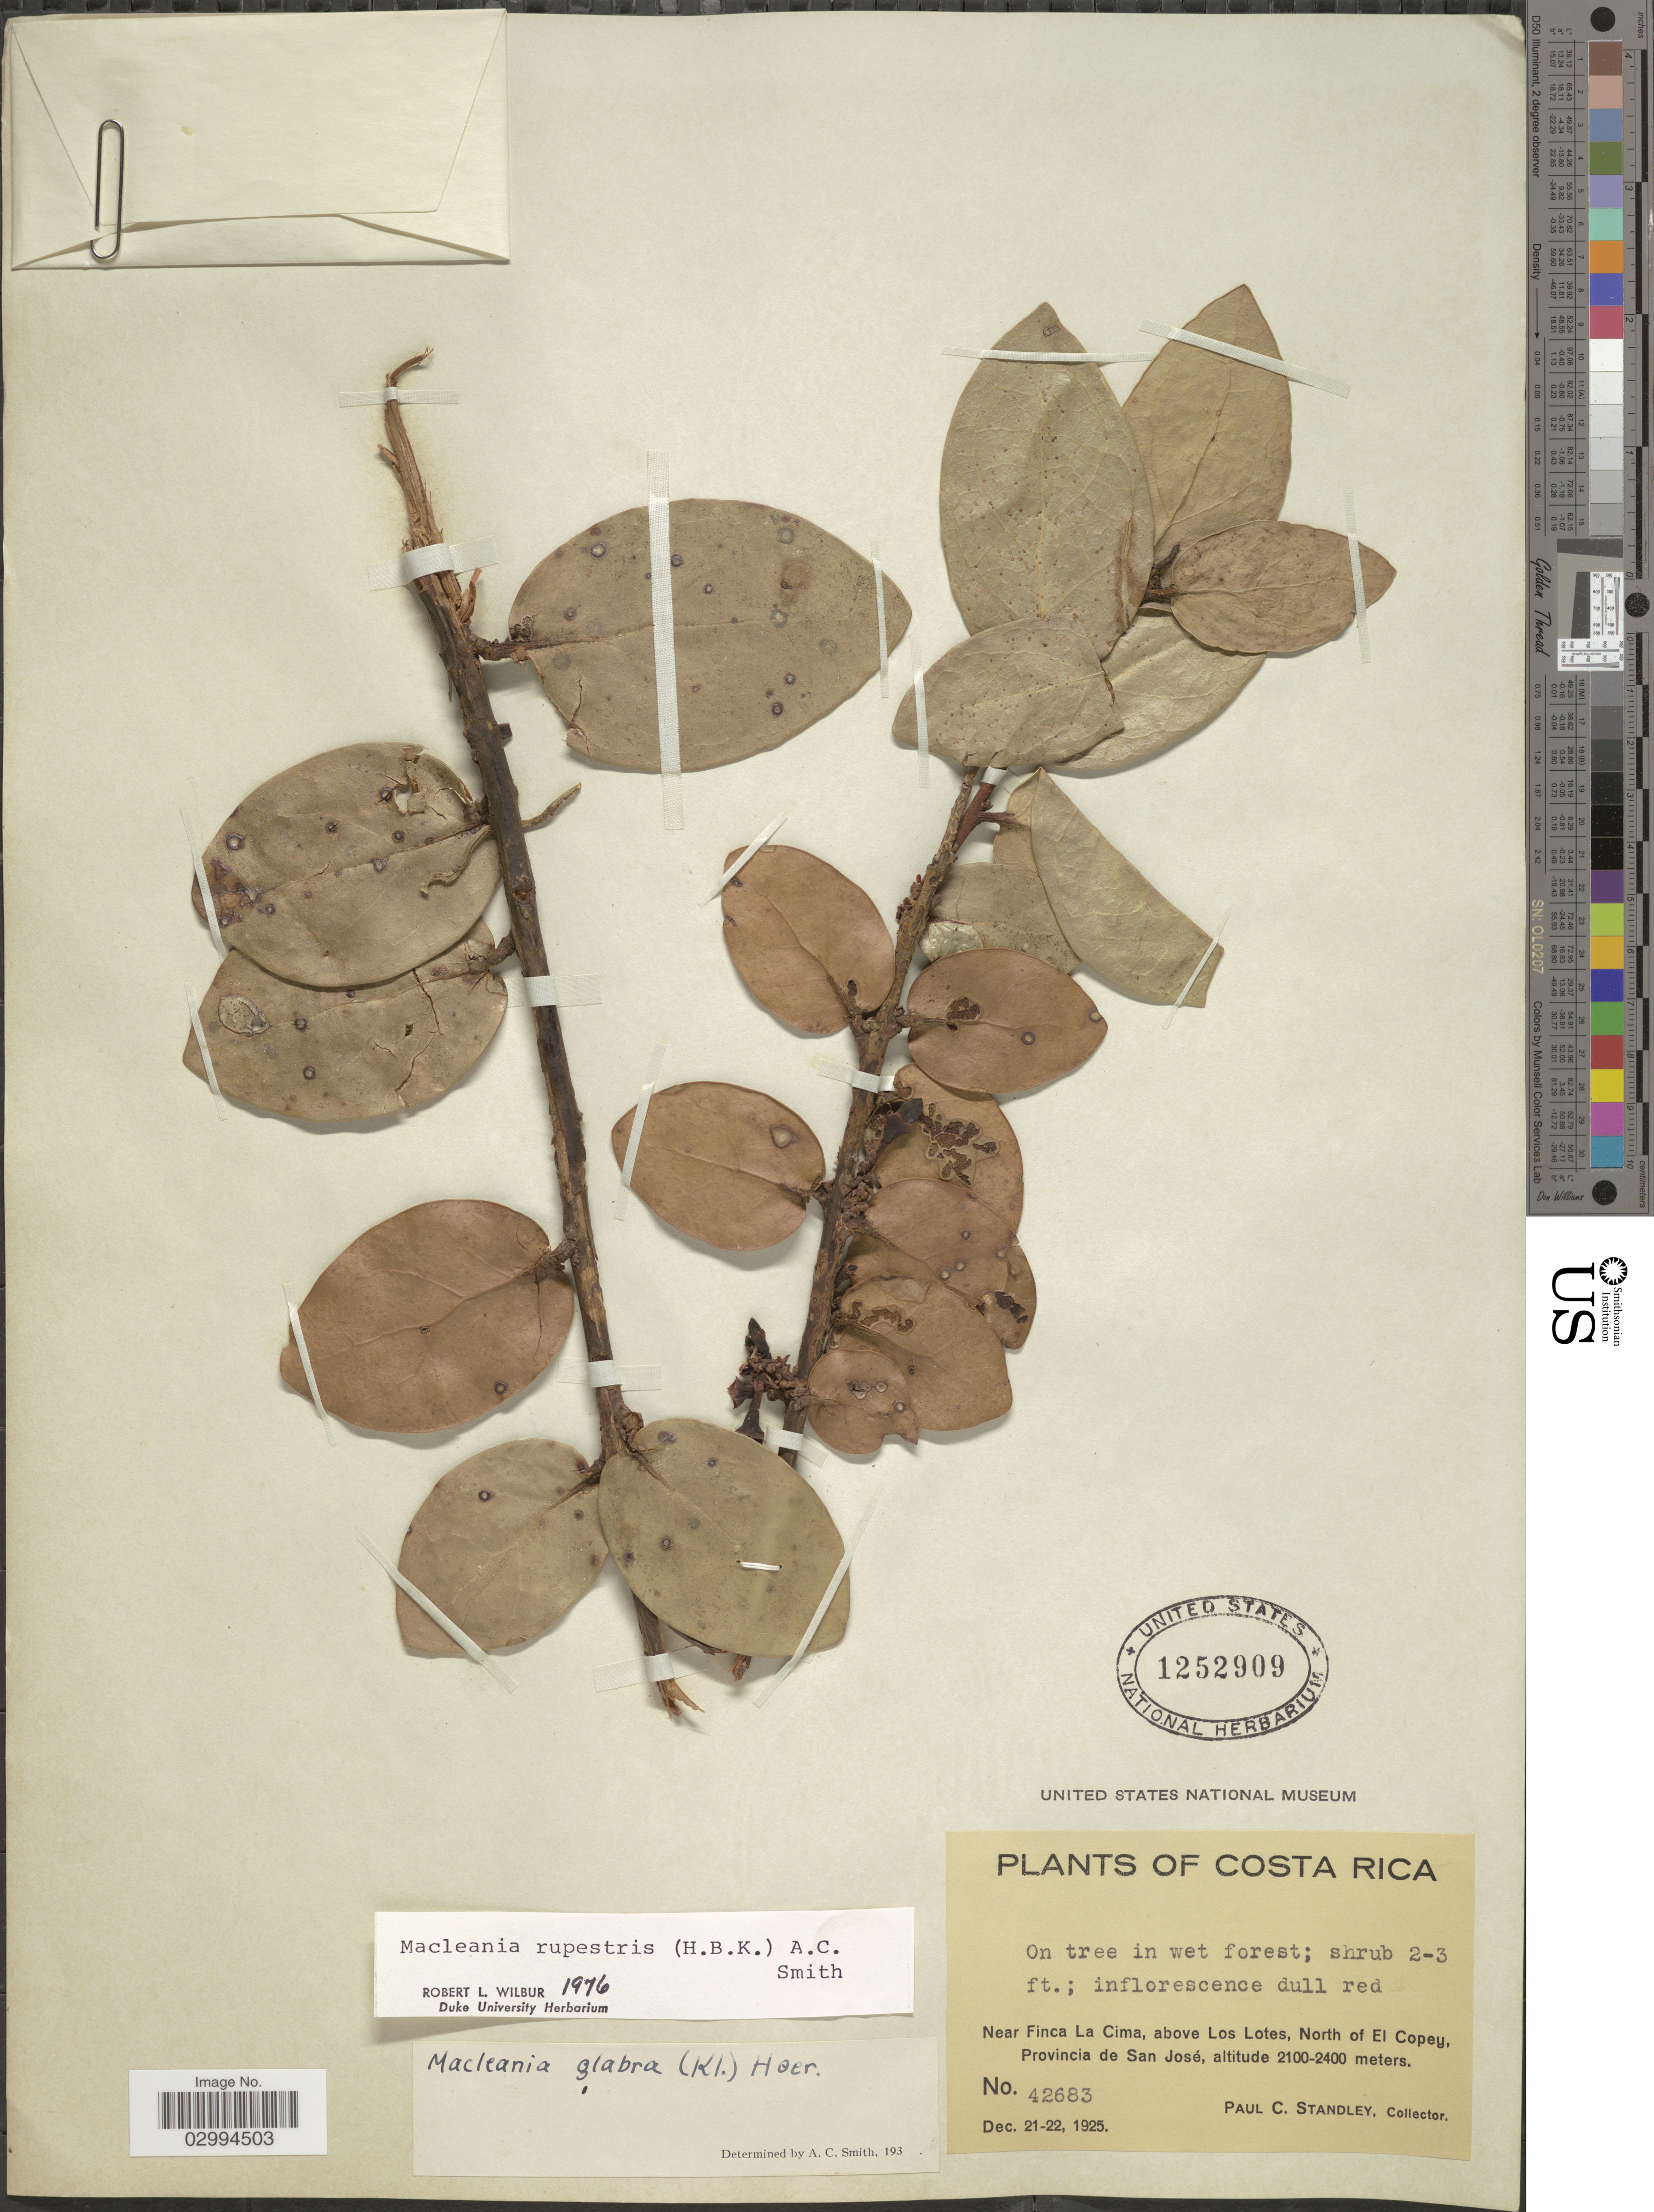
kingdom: Plantae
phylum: Tracheophyta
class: Magnoliopsida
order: Ericales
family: Ericaceae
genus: Macleania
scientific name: Macleania rupestris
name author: (Kunth) A.C. Sm.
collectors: P. C. Standley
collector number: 42683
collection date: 1925-12-21/1925-12-22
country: Costa Rica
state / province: San José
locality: Near Finca La Cima, above Los Lotes, North of El Copey.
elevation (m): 2100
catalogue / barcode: US 1252909